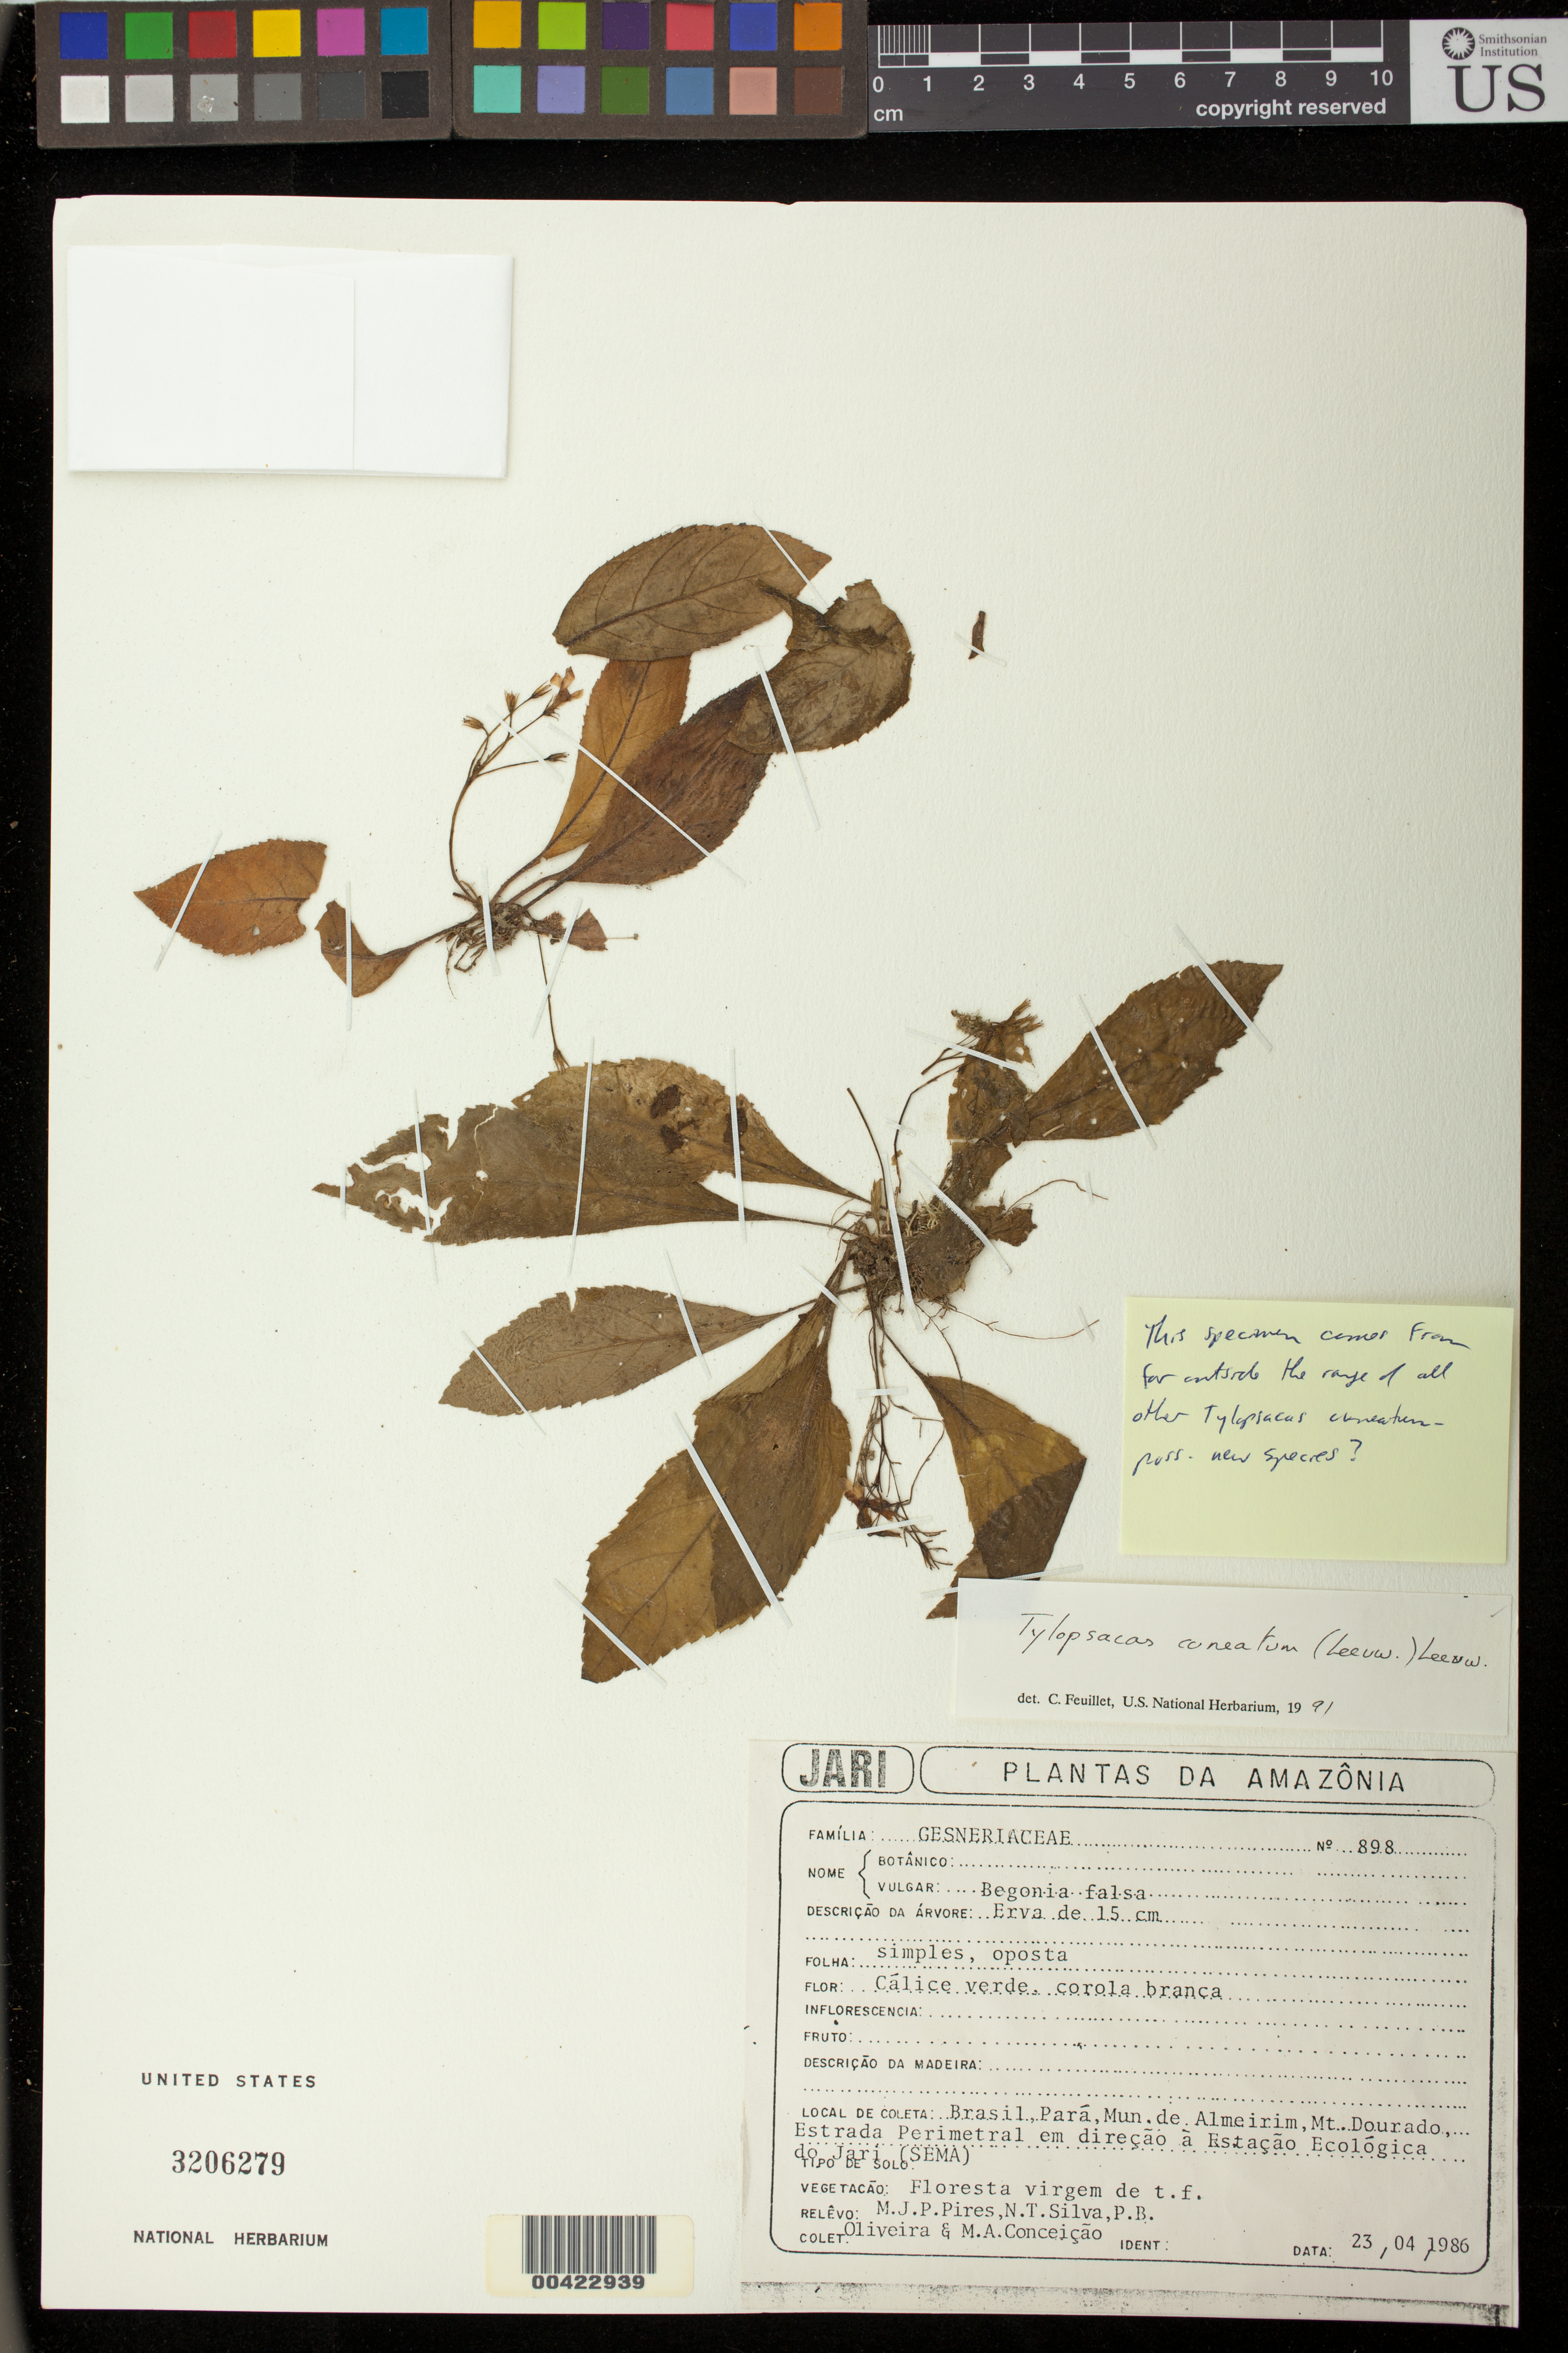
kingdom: Plantae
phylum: Tracheophyta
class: Magnoliopsida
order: Lamiales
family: Gesneriaceae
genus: Tylopsacas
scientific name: Tylopsacas cuneata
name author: (Gleason) Leeuwenb.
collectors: M. J. P. Pires, N. T. Silva, P. Oliveira & M. Conceiçao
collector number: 898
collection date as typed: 23 Apr 1986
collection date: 1986-04-23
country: Brazil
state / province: Pará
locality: Almeirim, Mt Dourado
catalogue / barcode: US 3206279